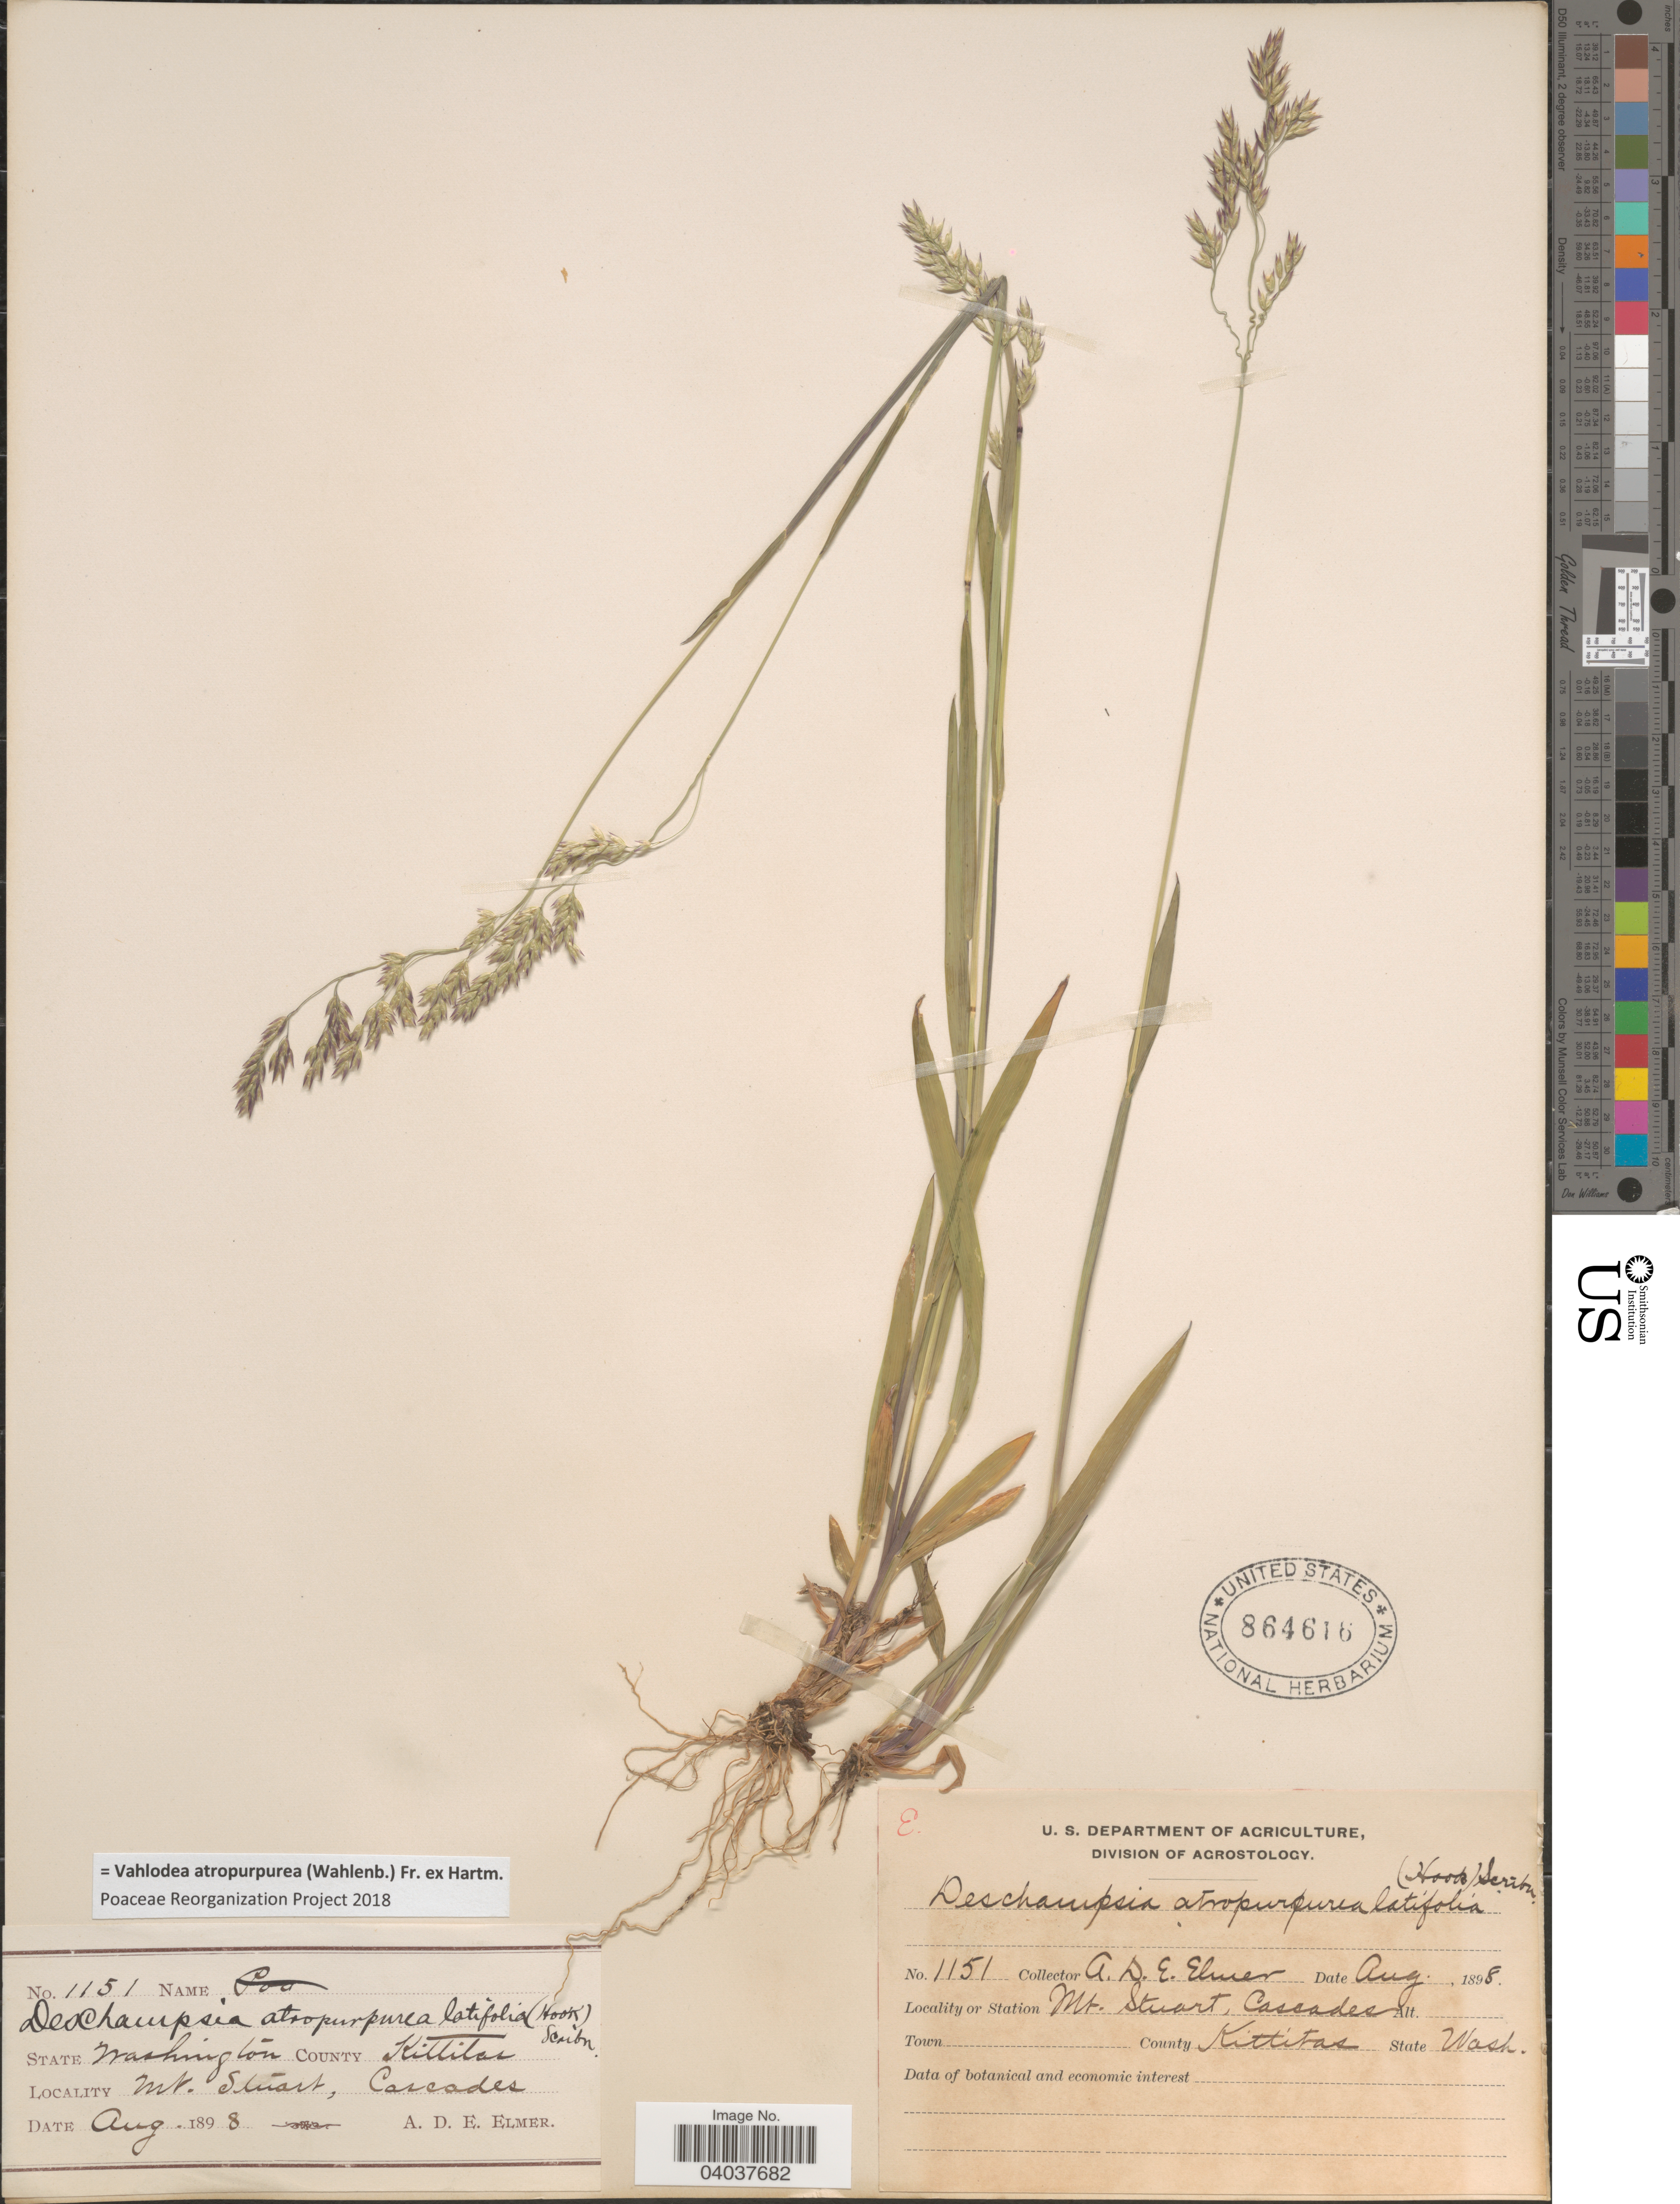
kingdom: Plantae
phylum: Tracheophyta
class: Liliopsida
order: Poales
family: Poaceae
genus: Vahlodea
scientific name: Vahlodea atropurpurea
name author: (Wahlenb.) Fr. ex Hartm.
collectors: A. D. E. Elmer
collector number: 1151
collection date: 1898-08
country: United States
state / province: Washington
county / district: Kittitas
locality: County Kittitas. Mt. Stuart, Cascades.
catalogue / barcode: US 864616